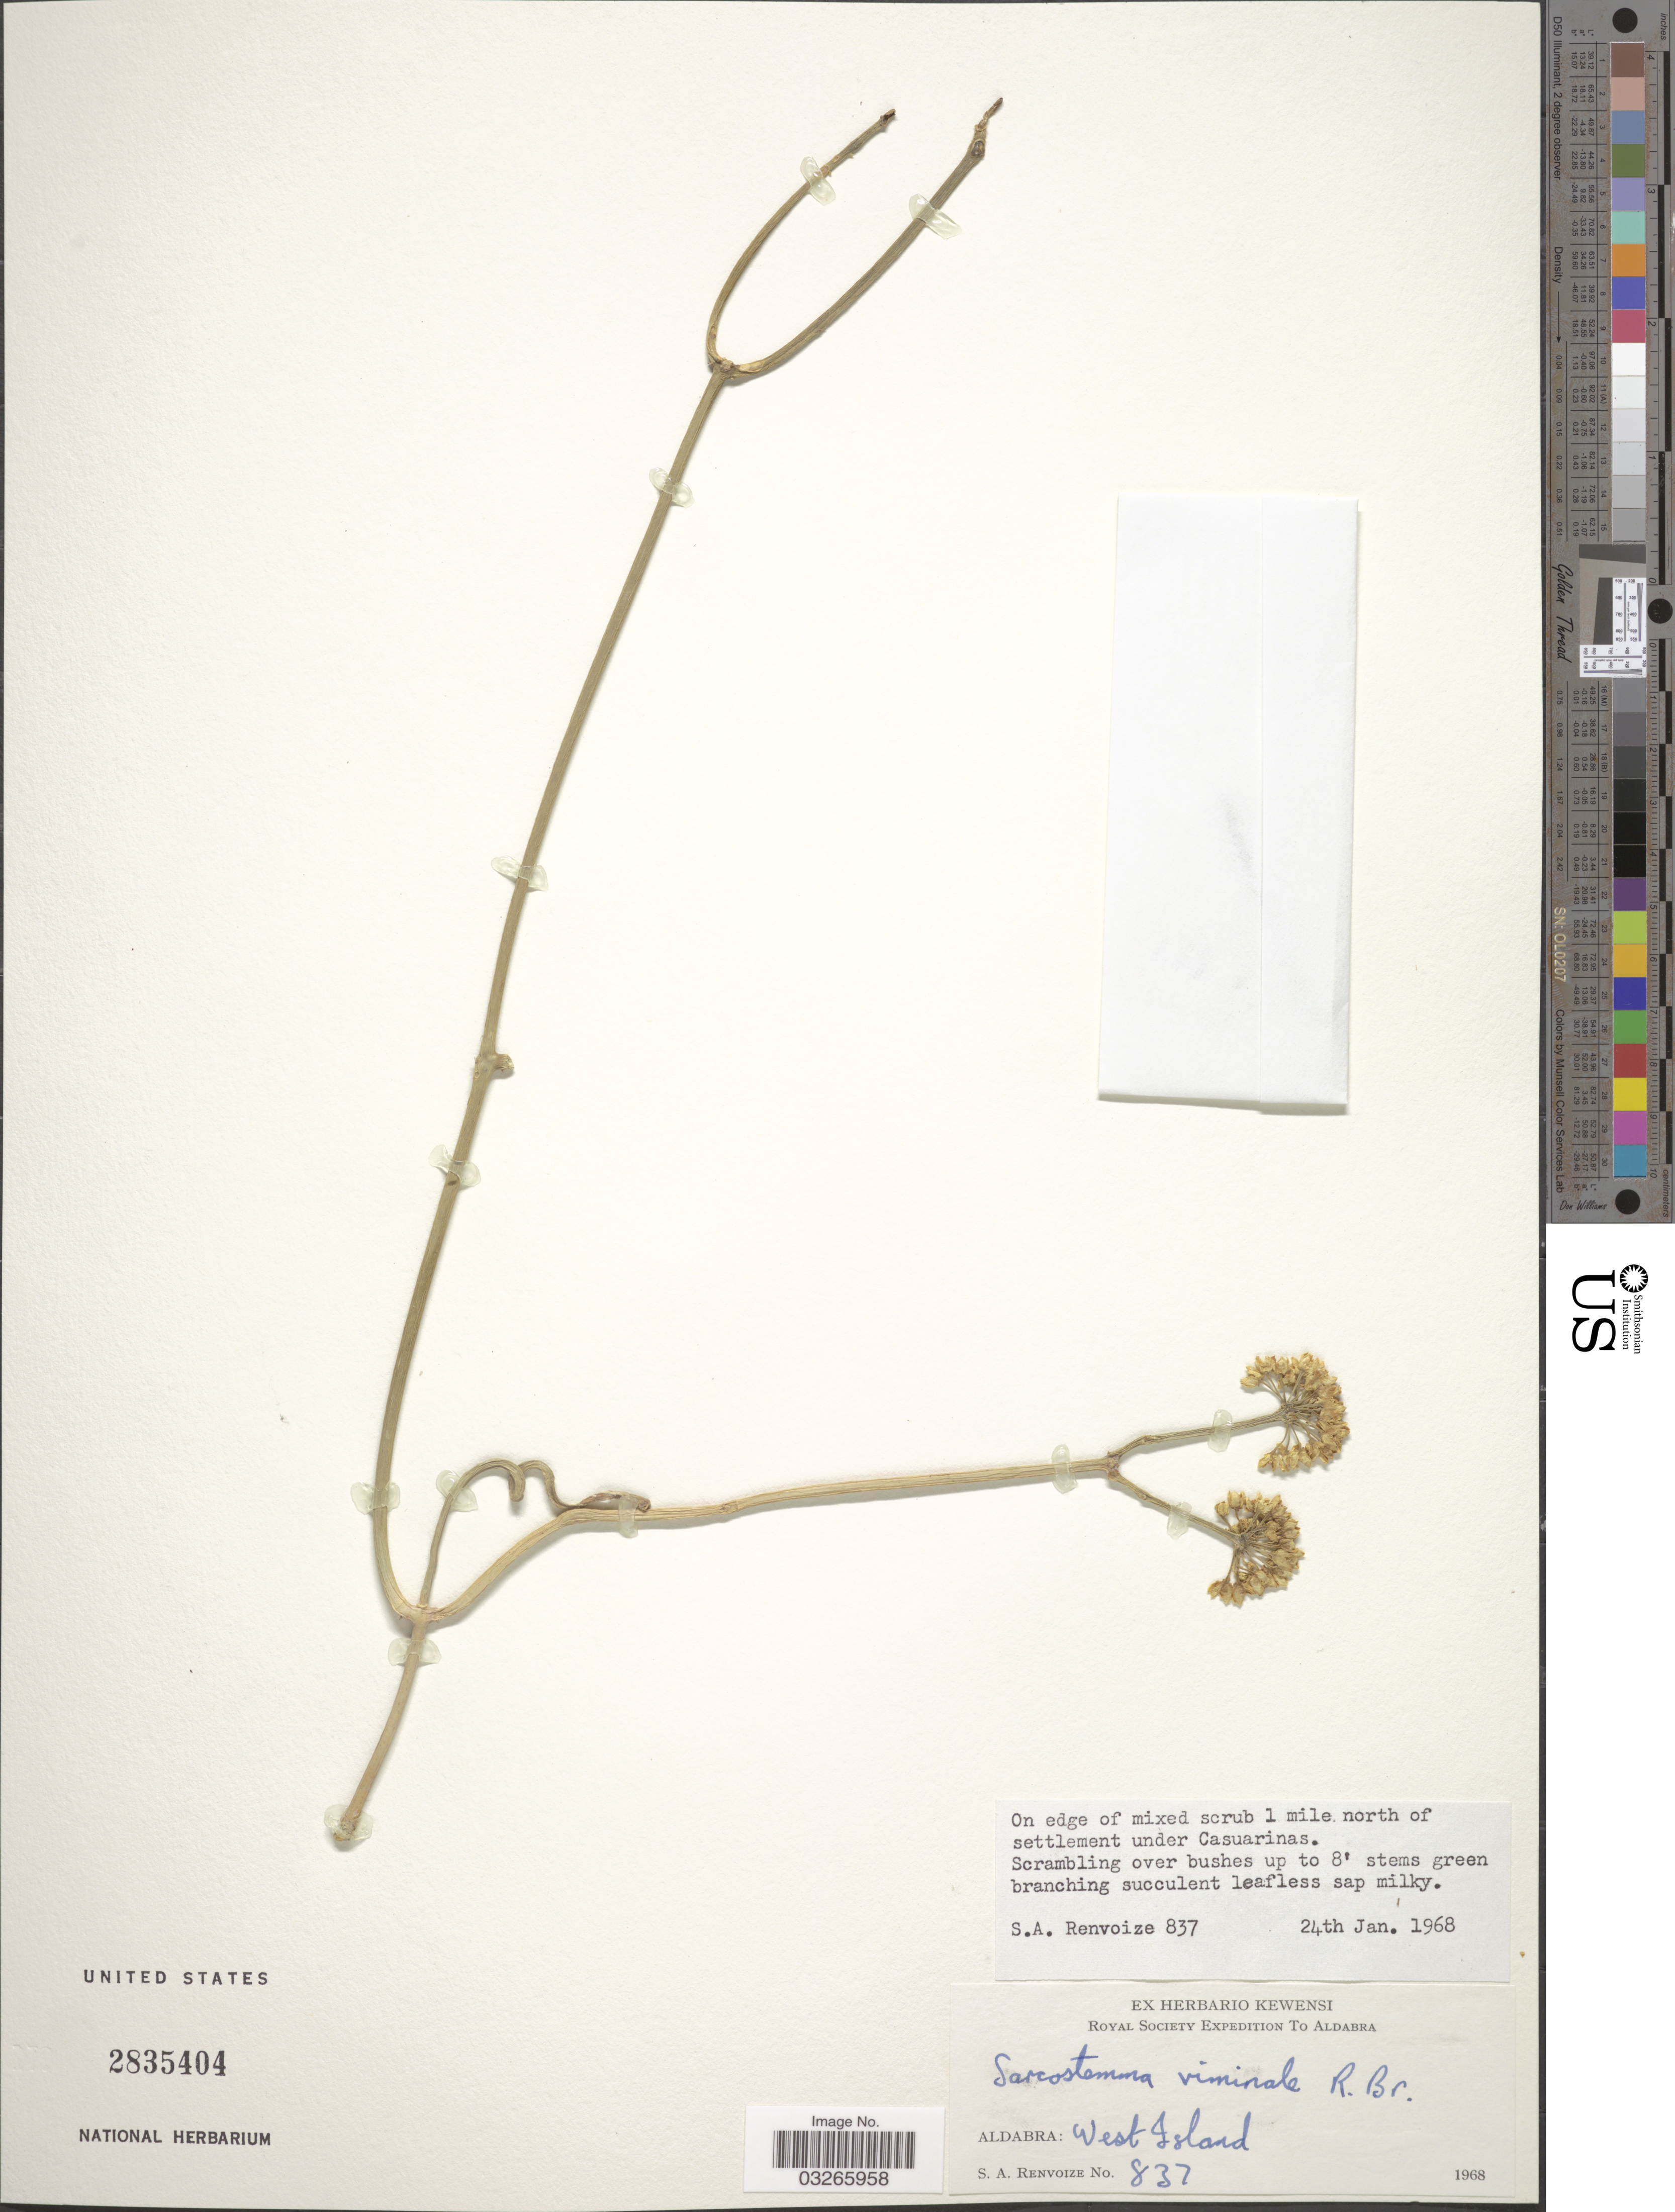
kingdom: Plantae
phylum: Tracheophyta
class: Magnoliopsida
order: Gentianales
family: Apocynaceae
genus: Sarcostemma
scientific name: Sarcostemma viminale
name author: (Linn) R. Br.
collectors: S. A. Renvoize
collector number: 837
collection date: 1968-01-24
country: Seychelles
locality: On edge of mixed scrub 1 mile north of settlement under Casuarinas. Aldabra. Aldabra: West Island.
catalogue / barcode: US 2835404